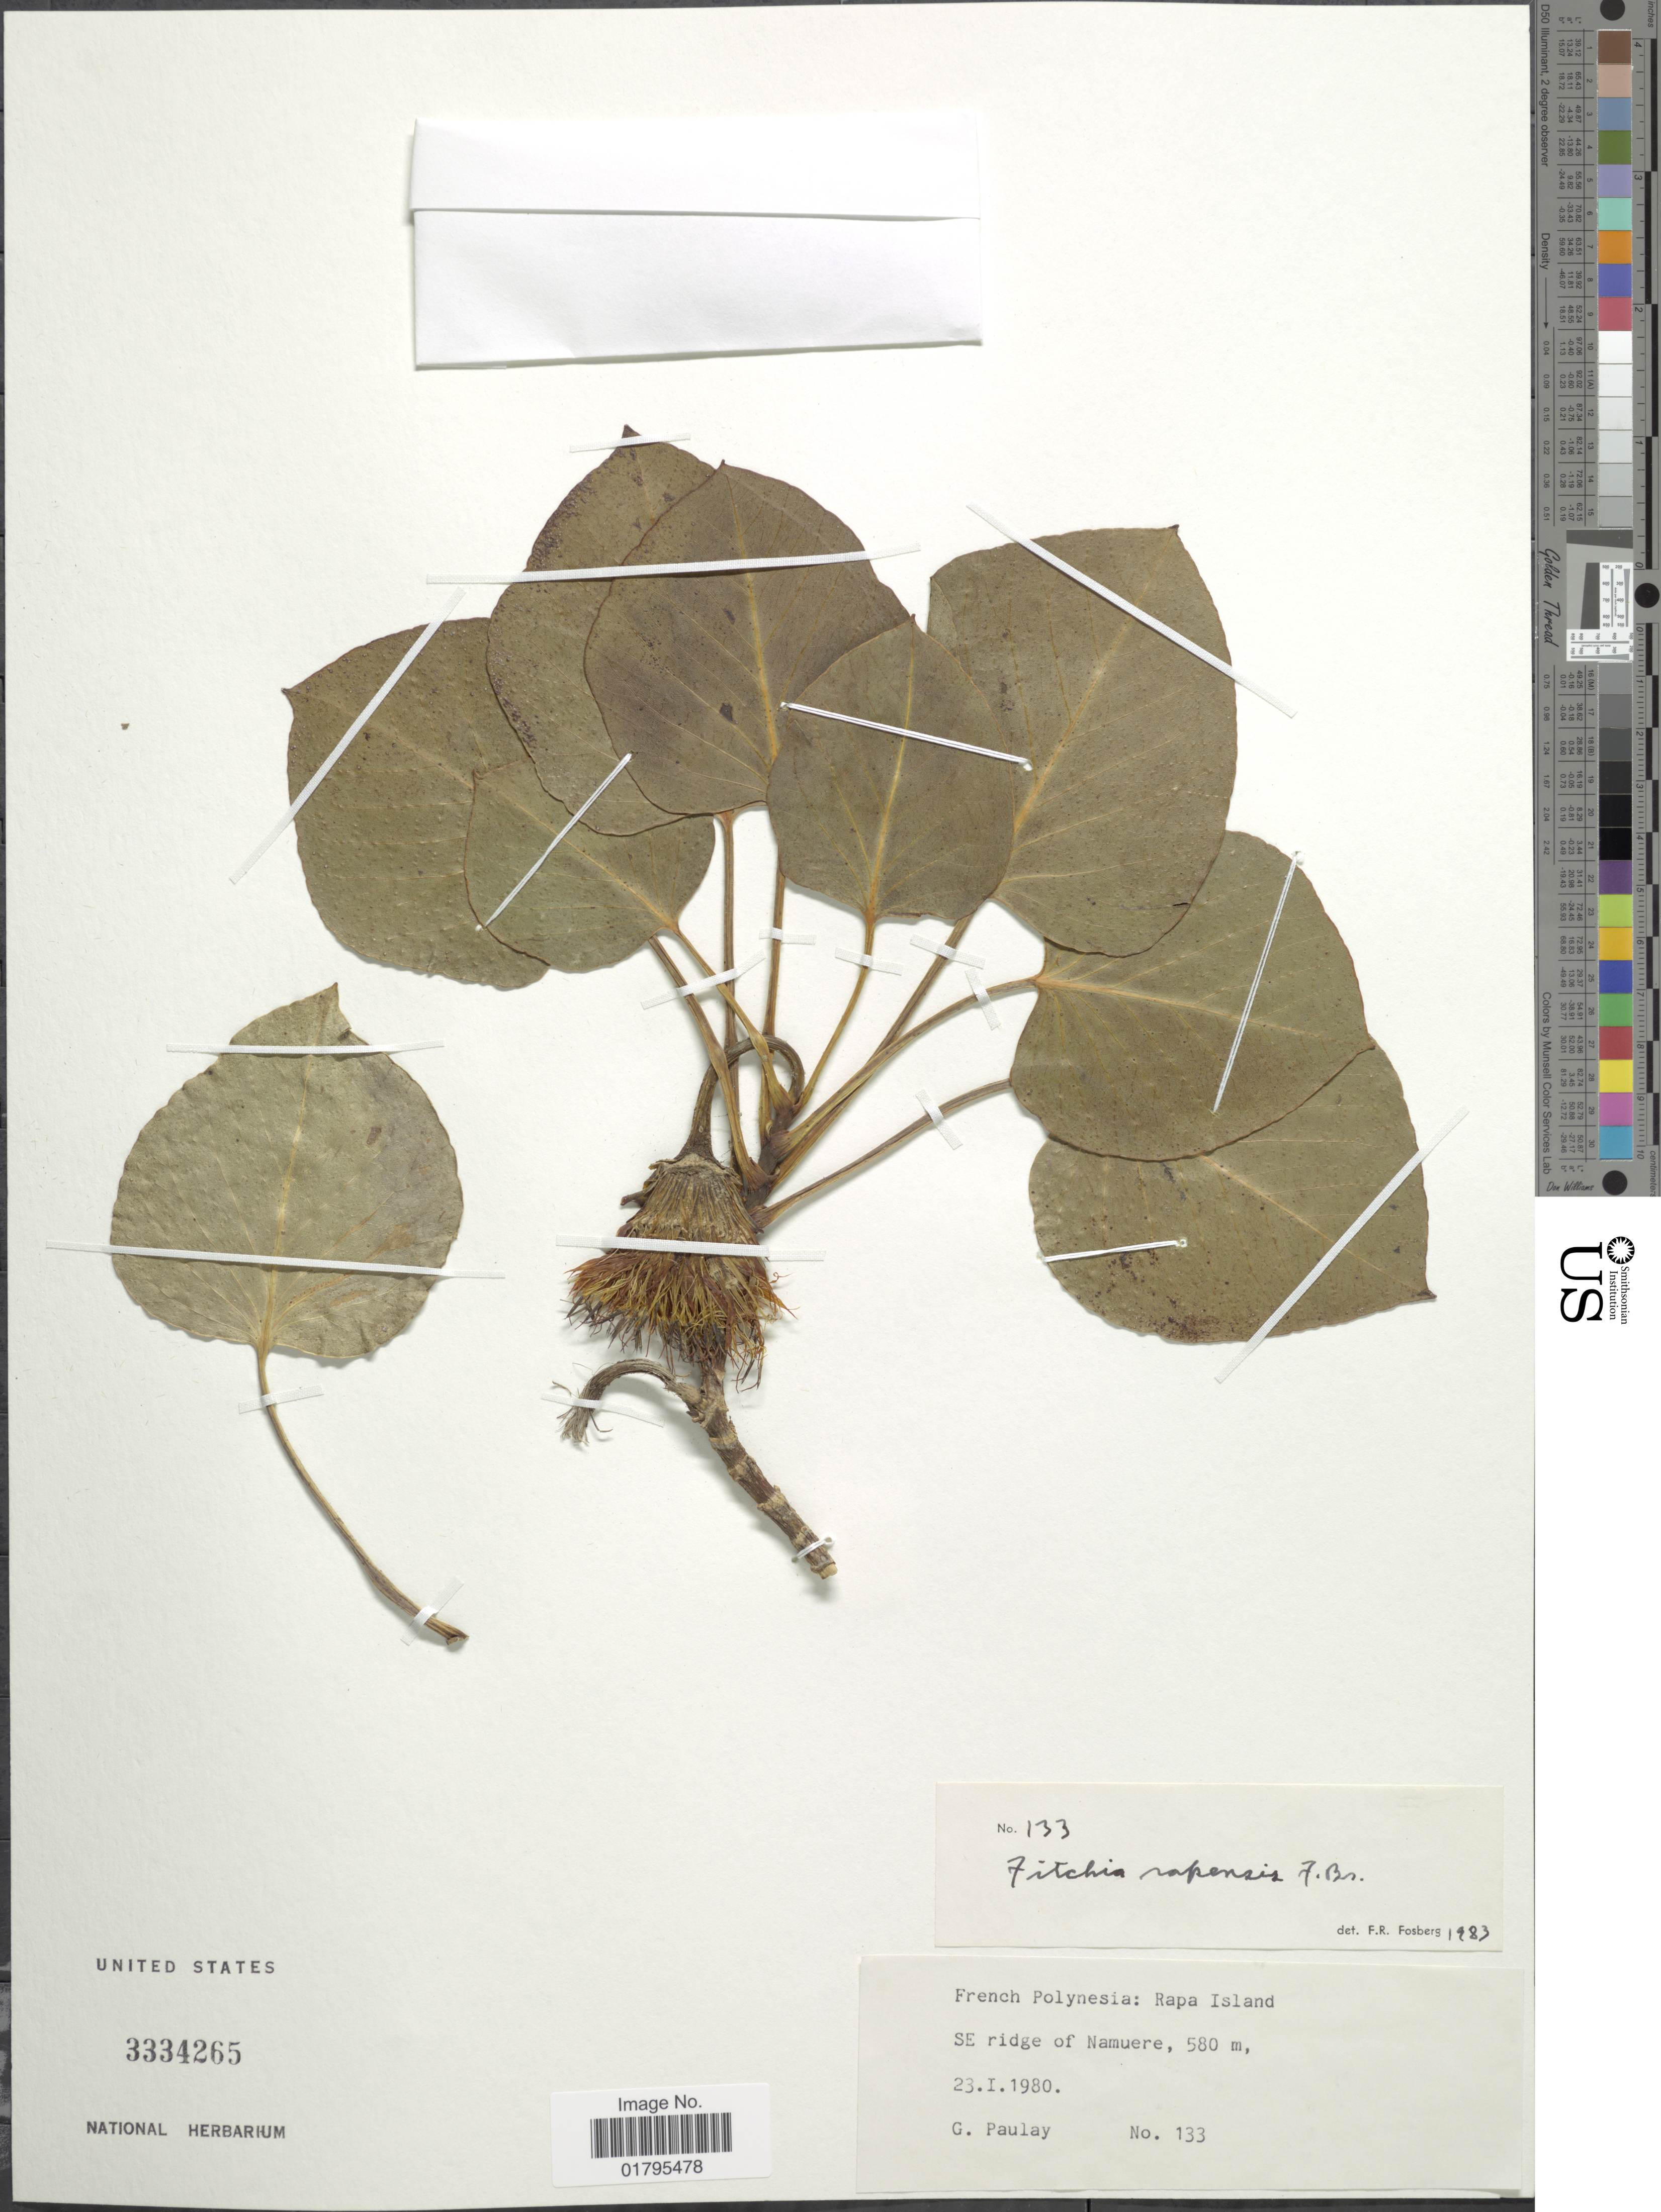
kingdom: Plantae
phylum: Tracheophyta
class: Magnoliopsida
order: Asterales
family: Asteraceae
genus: Fitchia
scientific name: Fitchia rapensis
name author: F. Br.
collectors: G. Paulay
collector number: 133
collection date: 1980-01-23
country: French Polynesia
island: Rapa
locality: Rapa Island: SE ridge of Namuere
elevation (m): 580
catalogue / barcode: US 3334265